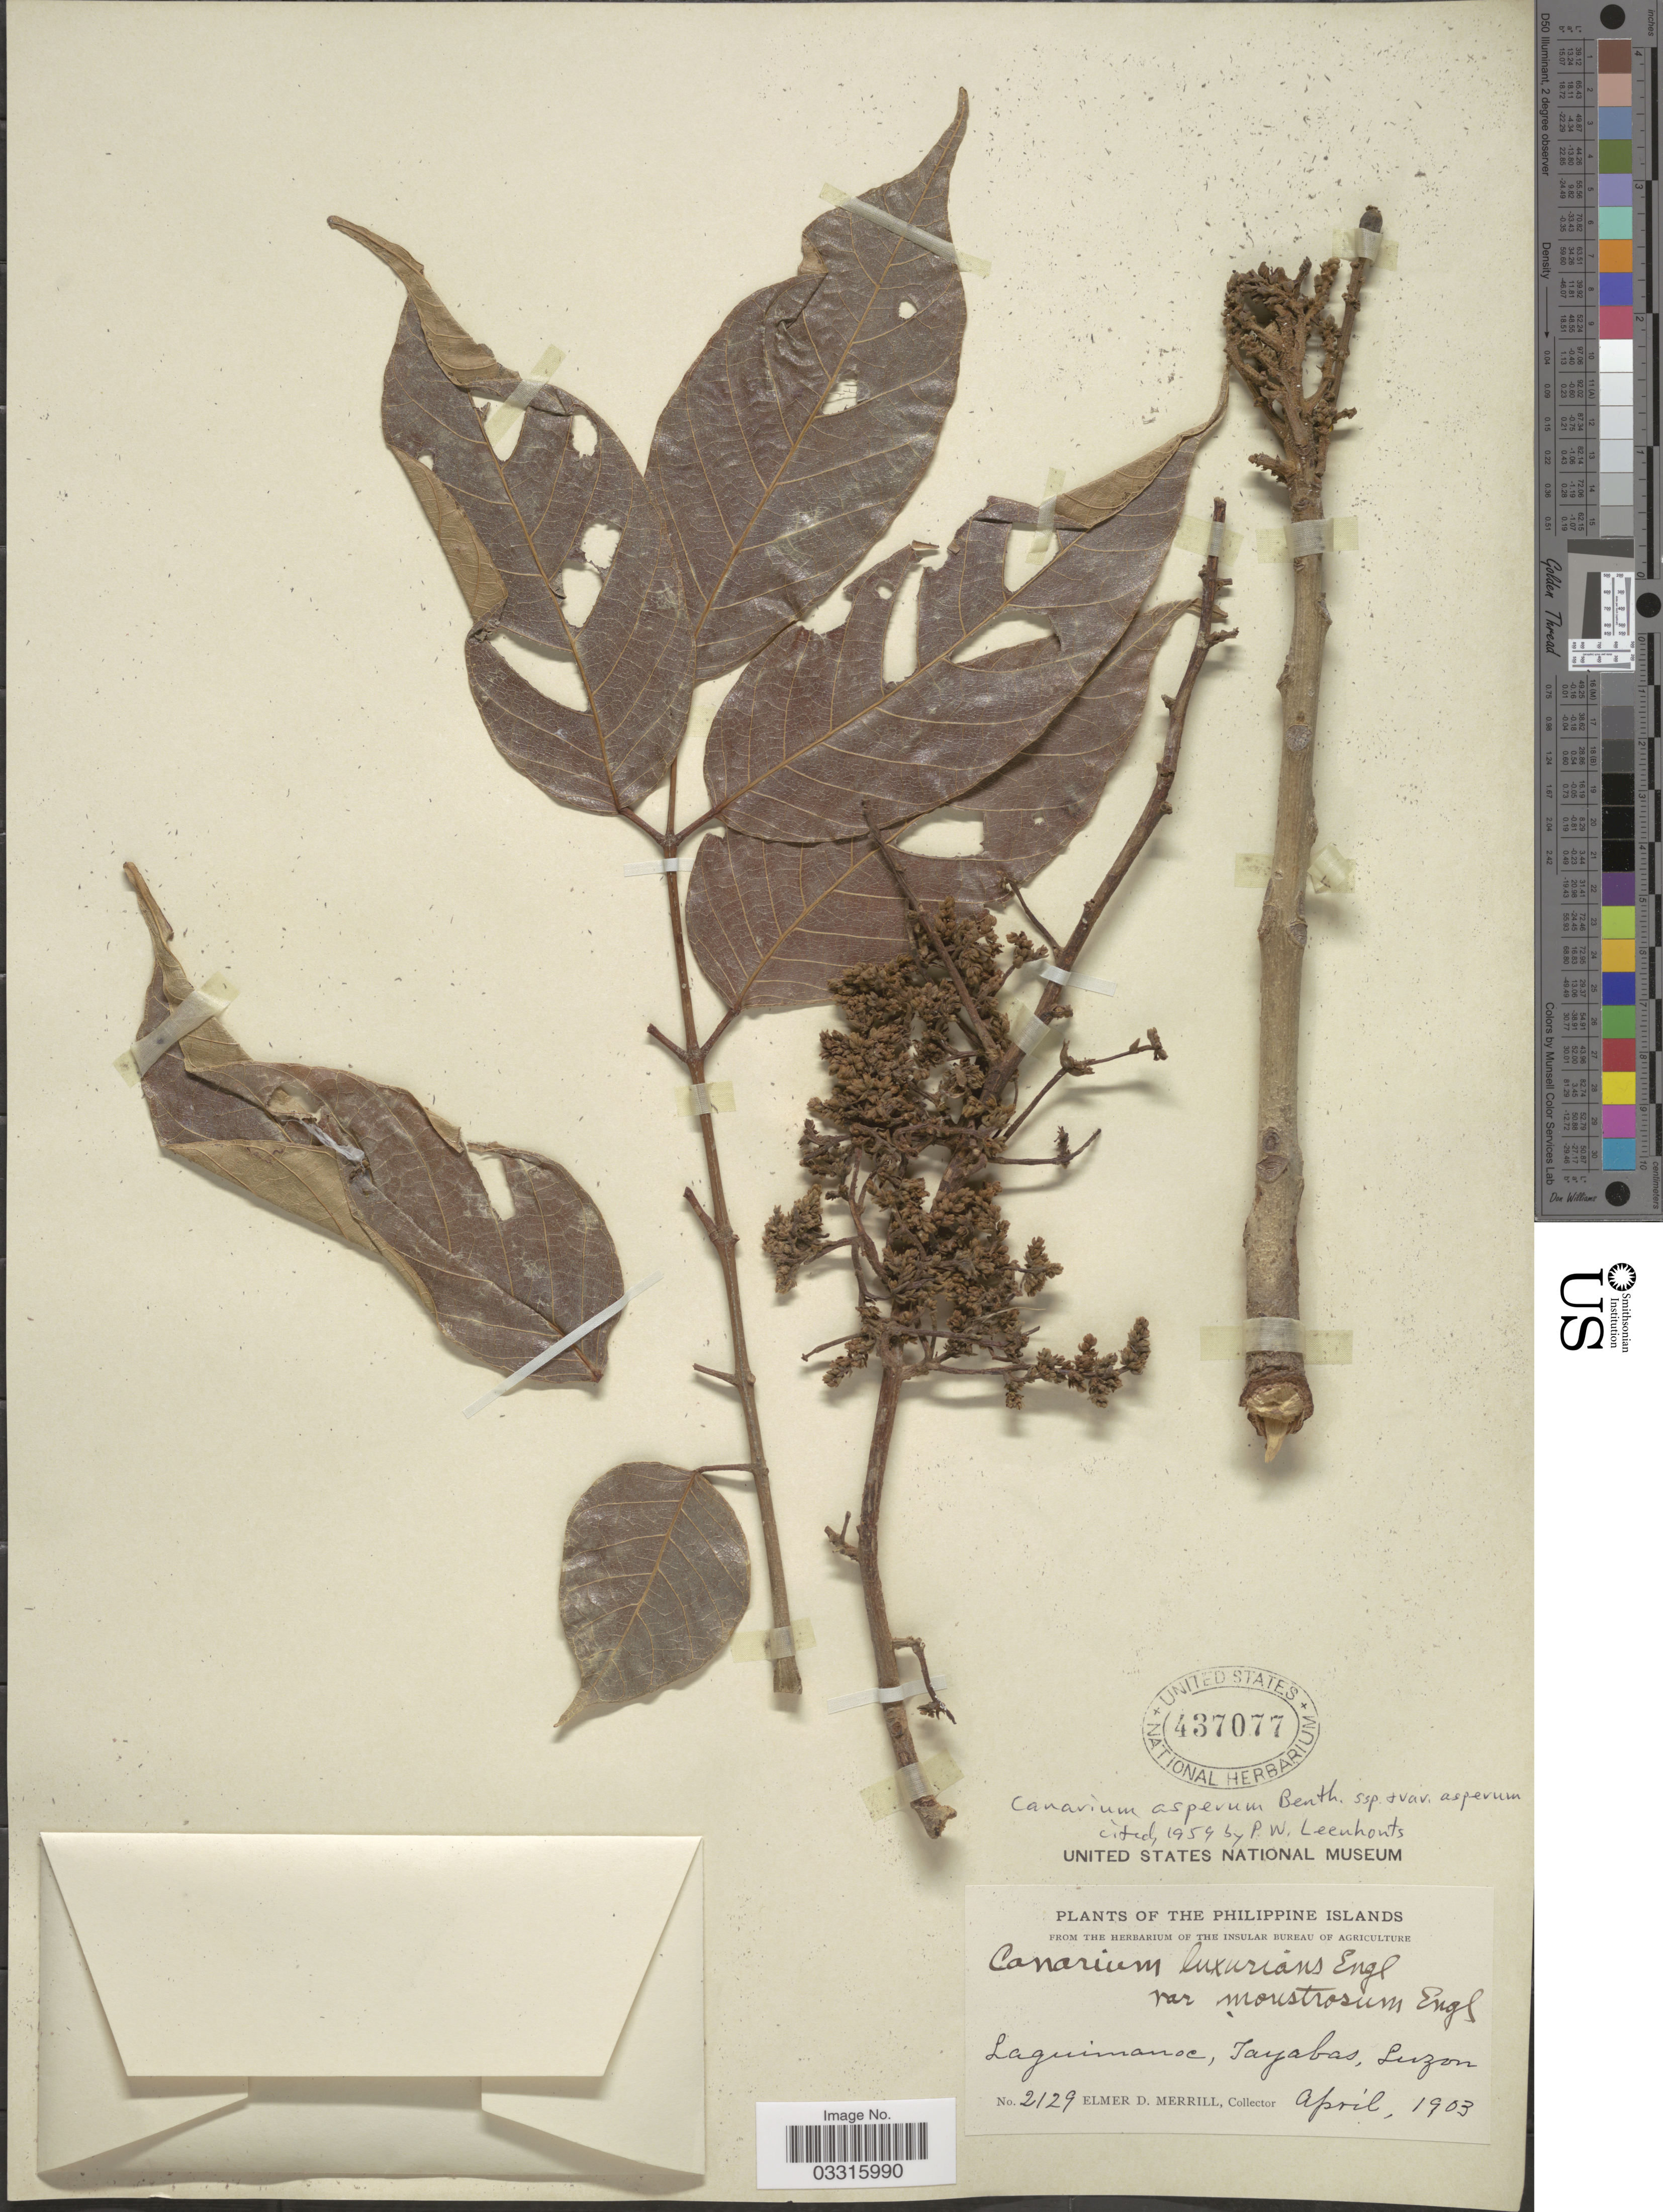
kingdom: Plantae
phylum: Tracheophyta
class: Magnoliopsida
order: Sapindales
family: Burseraceae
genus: Canarium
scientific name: Canarium asperum subsp. asperum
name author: Benth.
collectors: E. D. Merrill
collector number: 2129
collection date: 1903-04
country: Philippines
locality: Laguimanoc, Tayabas, Luzon.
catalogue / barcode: US 437077